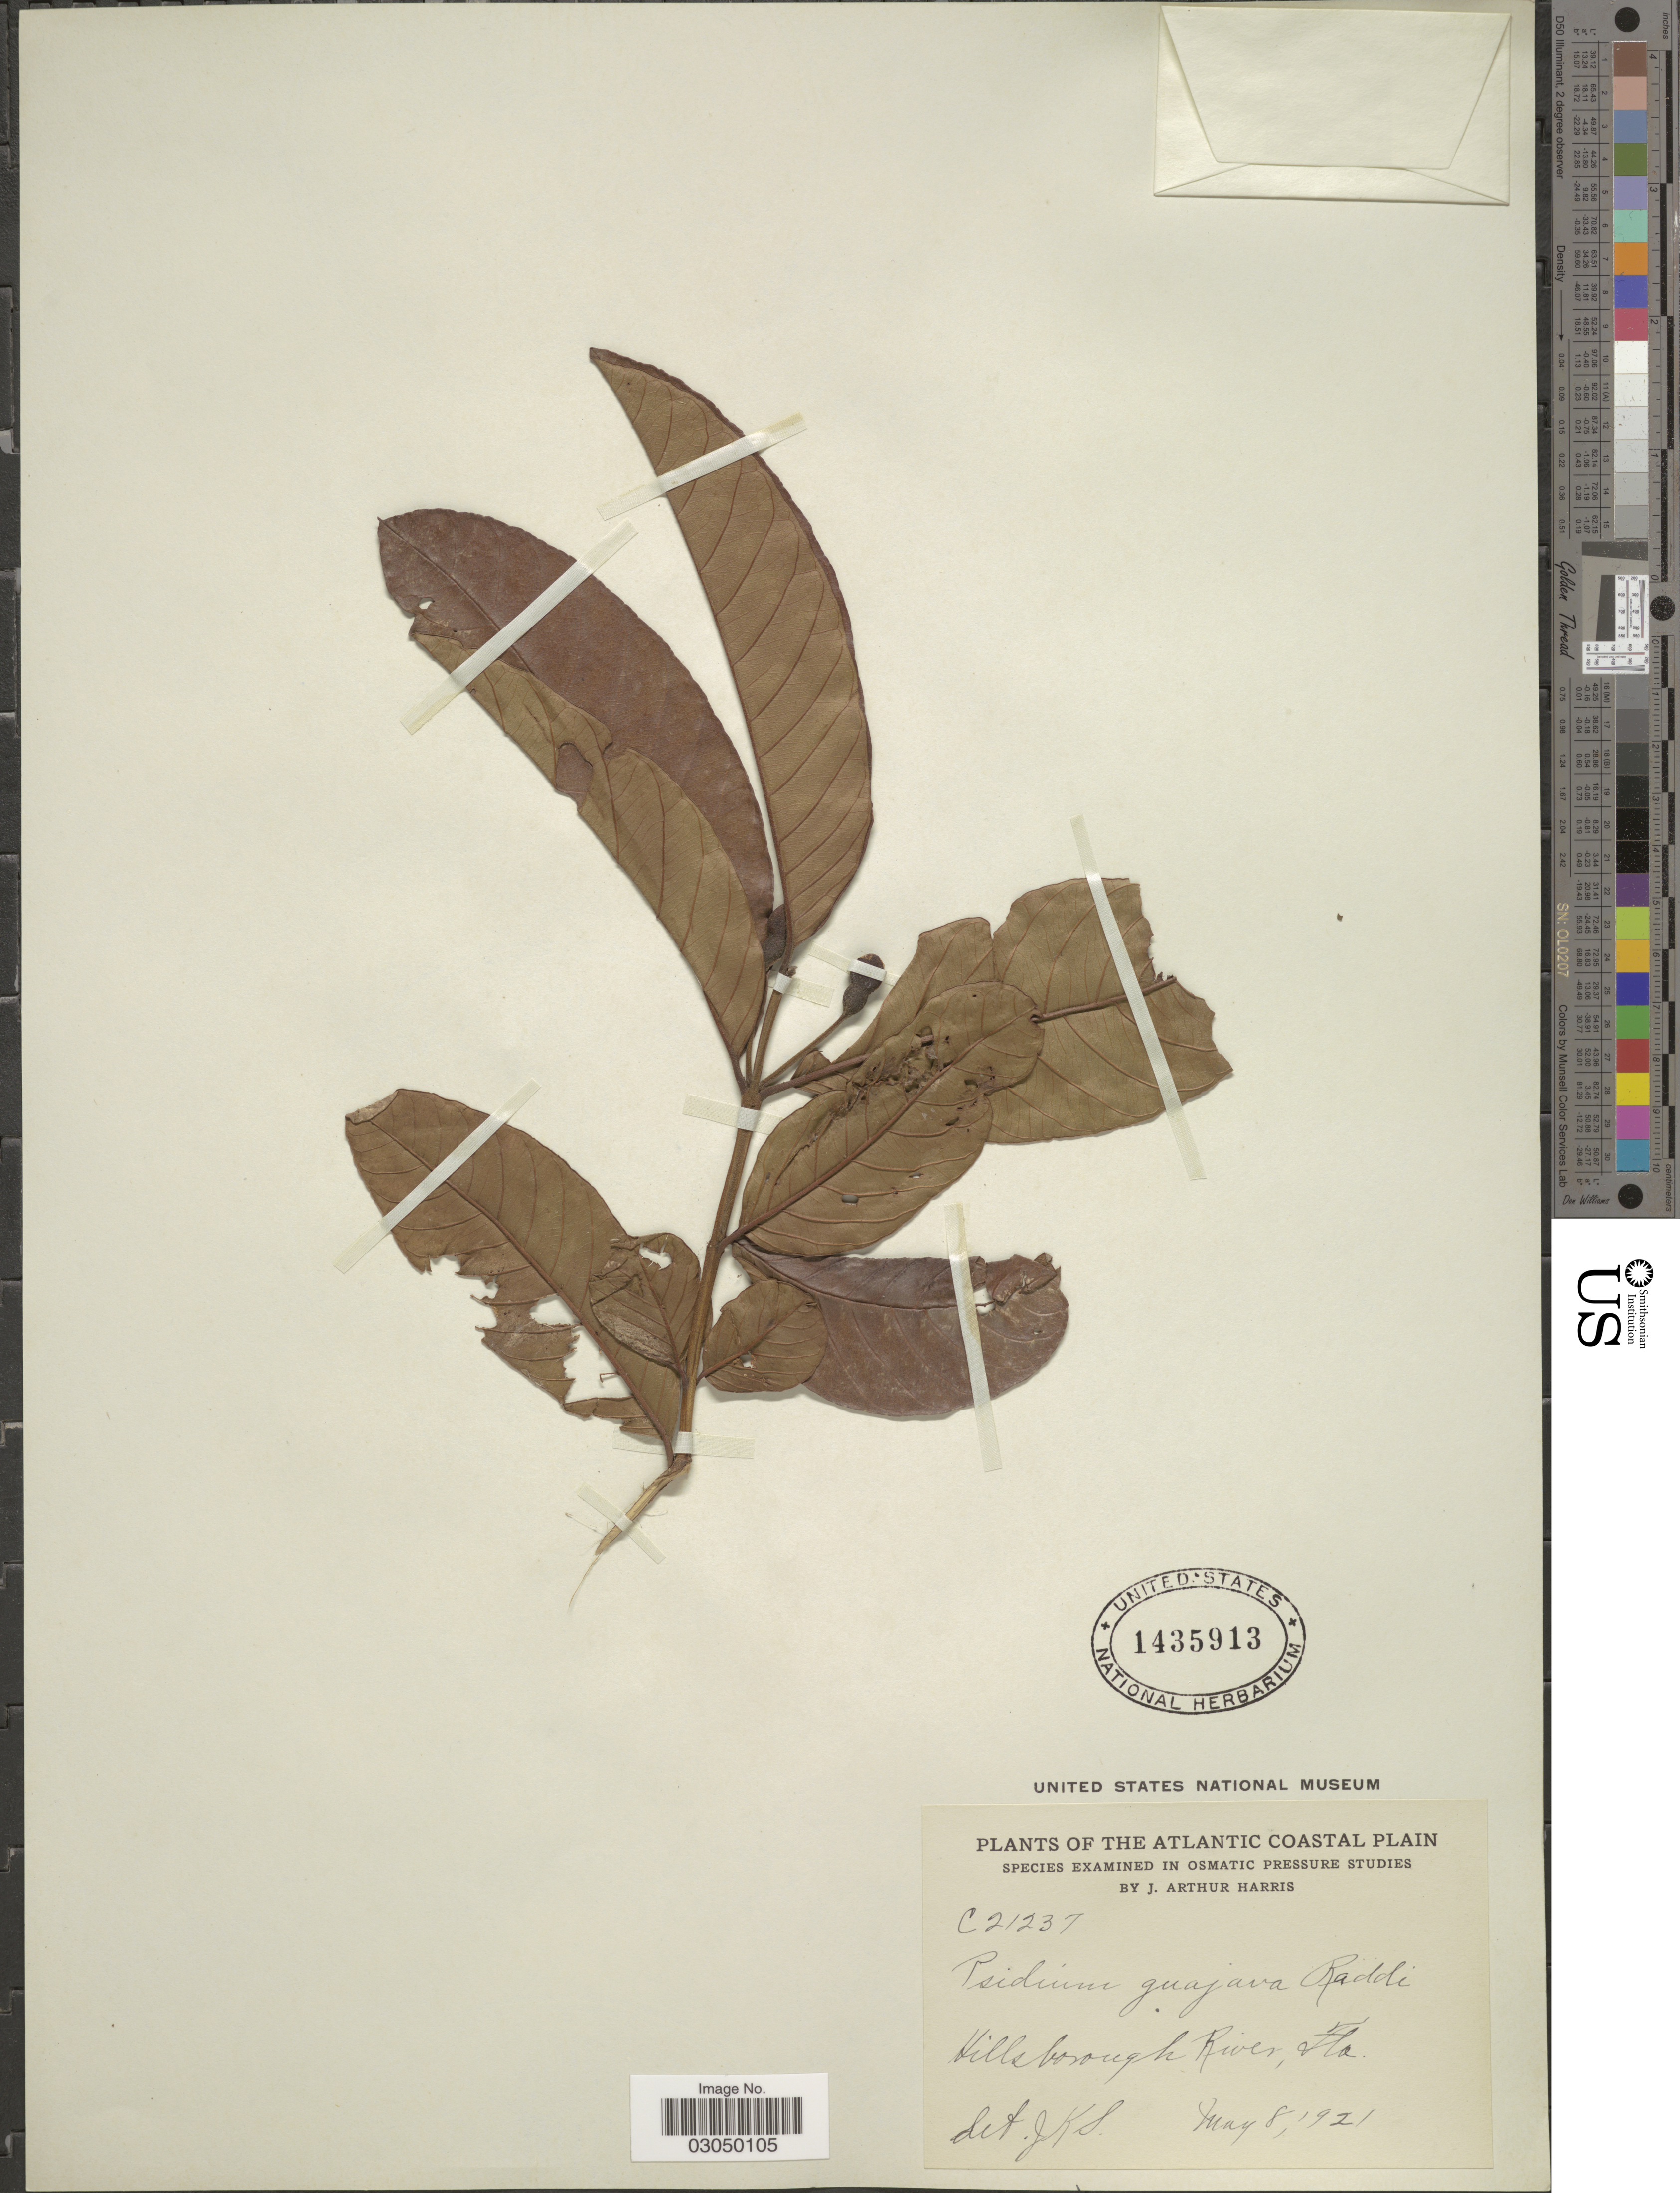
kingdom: Plantae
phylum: Tracheophyta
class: Magnoliopsida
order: Myrtales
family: Myrtaceae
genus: Psidium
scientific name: Psidium guayava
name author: Raddi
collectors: J. A. Harris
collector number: C21237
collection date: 1921-05-08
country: United States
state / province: Florida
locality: Atlantic Coastal Plain. Hillsborough River, Fla.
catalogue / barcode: US 1435913